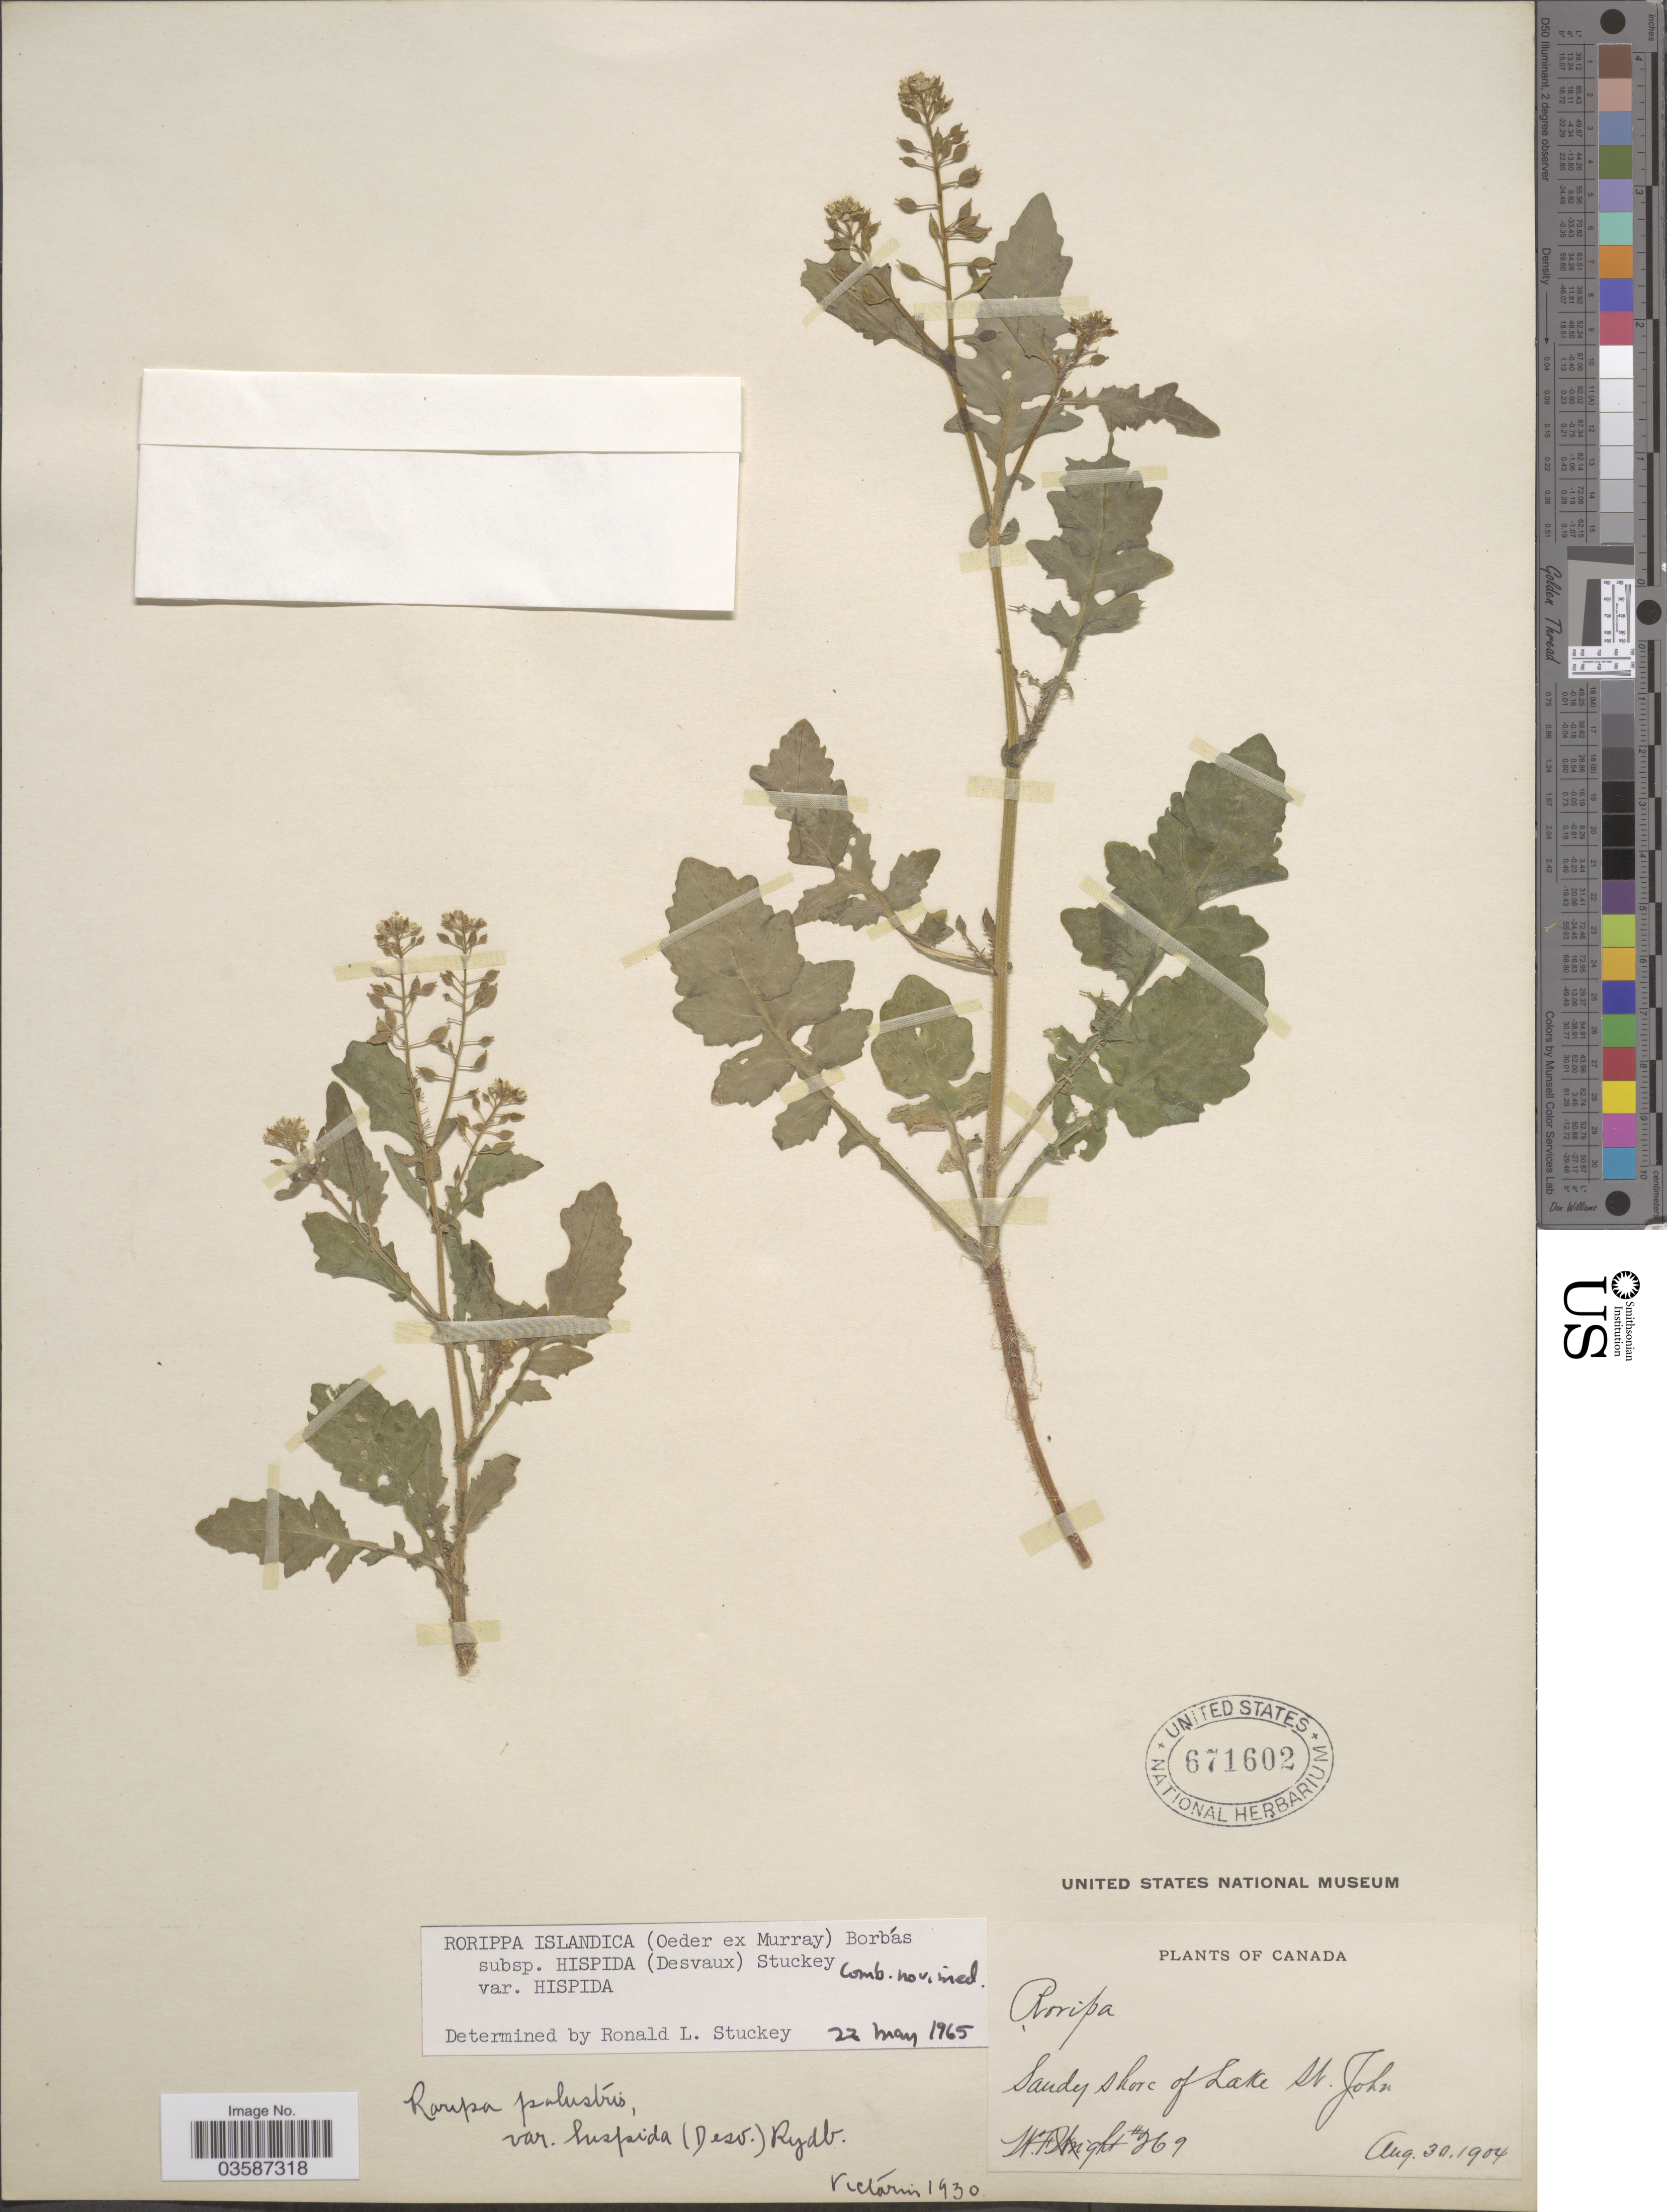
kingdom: Plantae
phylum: Tracheophyta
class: Magnoliopsida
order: Brassicales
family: Brassicaceae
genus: Rorippa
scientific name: Rorippa islandica var. hispida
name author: (Desv.) Butters & Abbe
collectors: W. F. Wright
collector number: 269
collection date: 1904-08-30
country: Canada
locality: Sandy shore of Lake St. John.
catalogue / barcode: US 671602